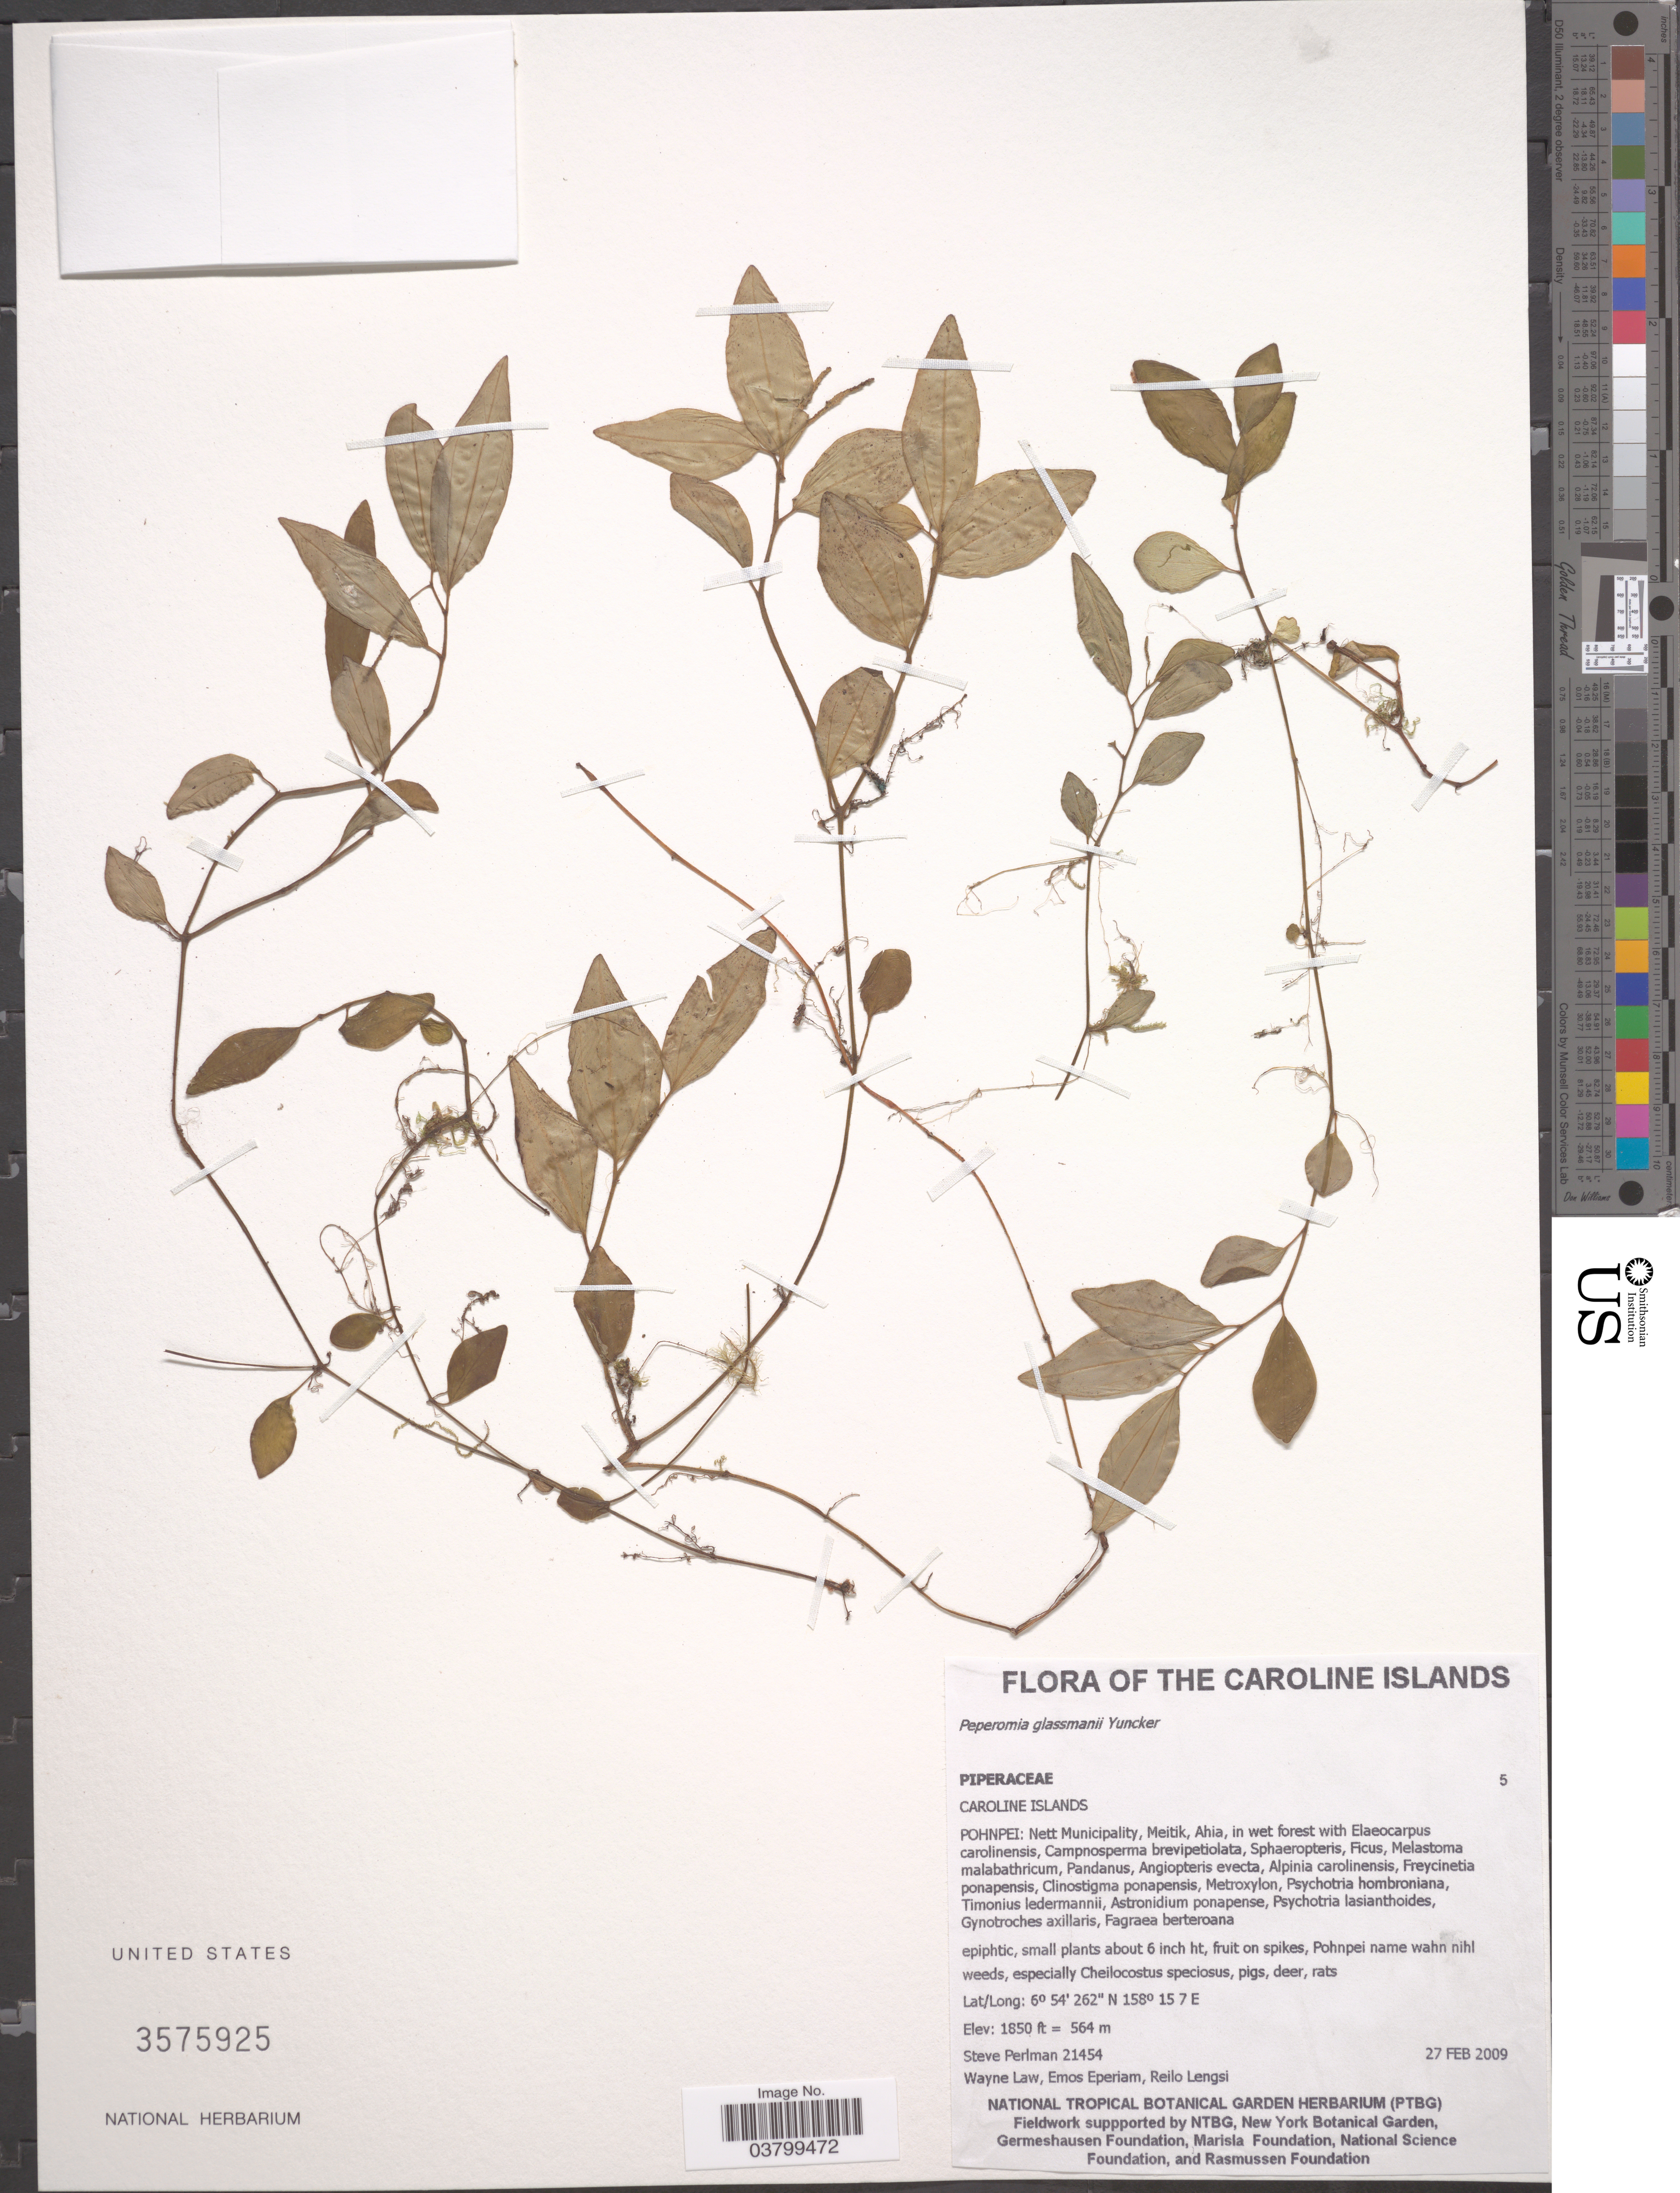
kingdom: Plantae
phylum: Tracheophyta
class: Magnoliopsida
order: Piperales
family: Piperaceae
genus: Peperomia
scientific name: Peperomia glassmanii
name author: Yunck.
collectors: S. Perlman, W. Law, E. Eperiam & R. Lengsi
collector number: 21454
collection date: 2009-02-27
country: Micronesia, Federated States of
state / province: Pohnpei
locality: The Caroline Islands. Pohnpei: Nett Municipality, Meitik, Ahia.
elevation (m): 564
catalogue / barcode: US 3575925